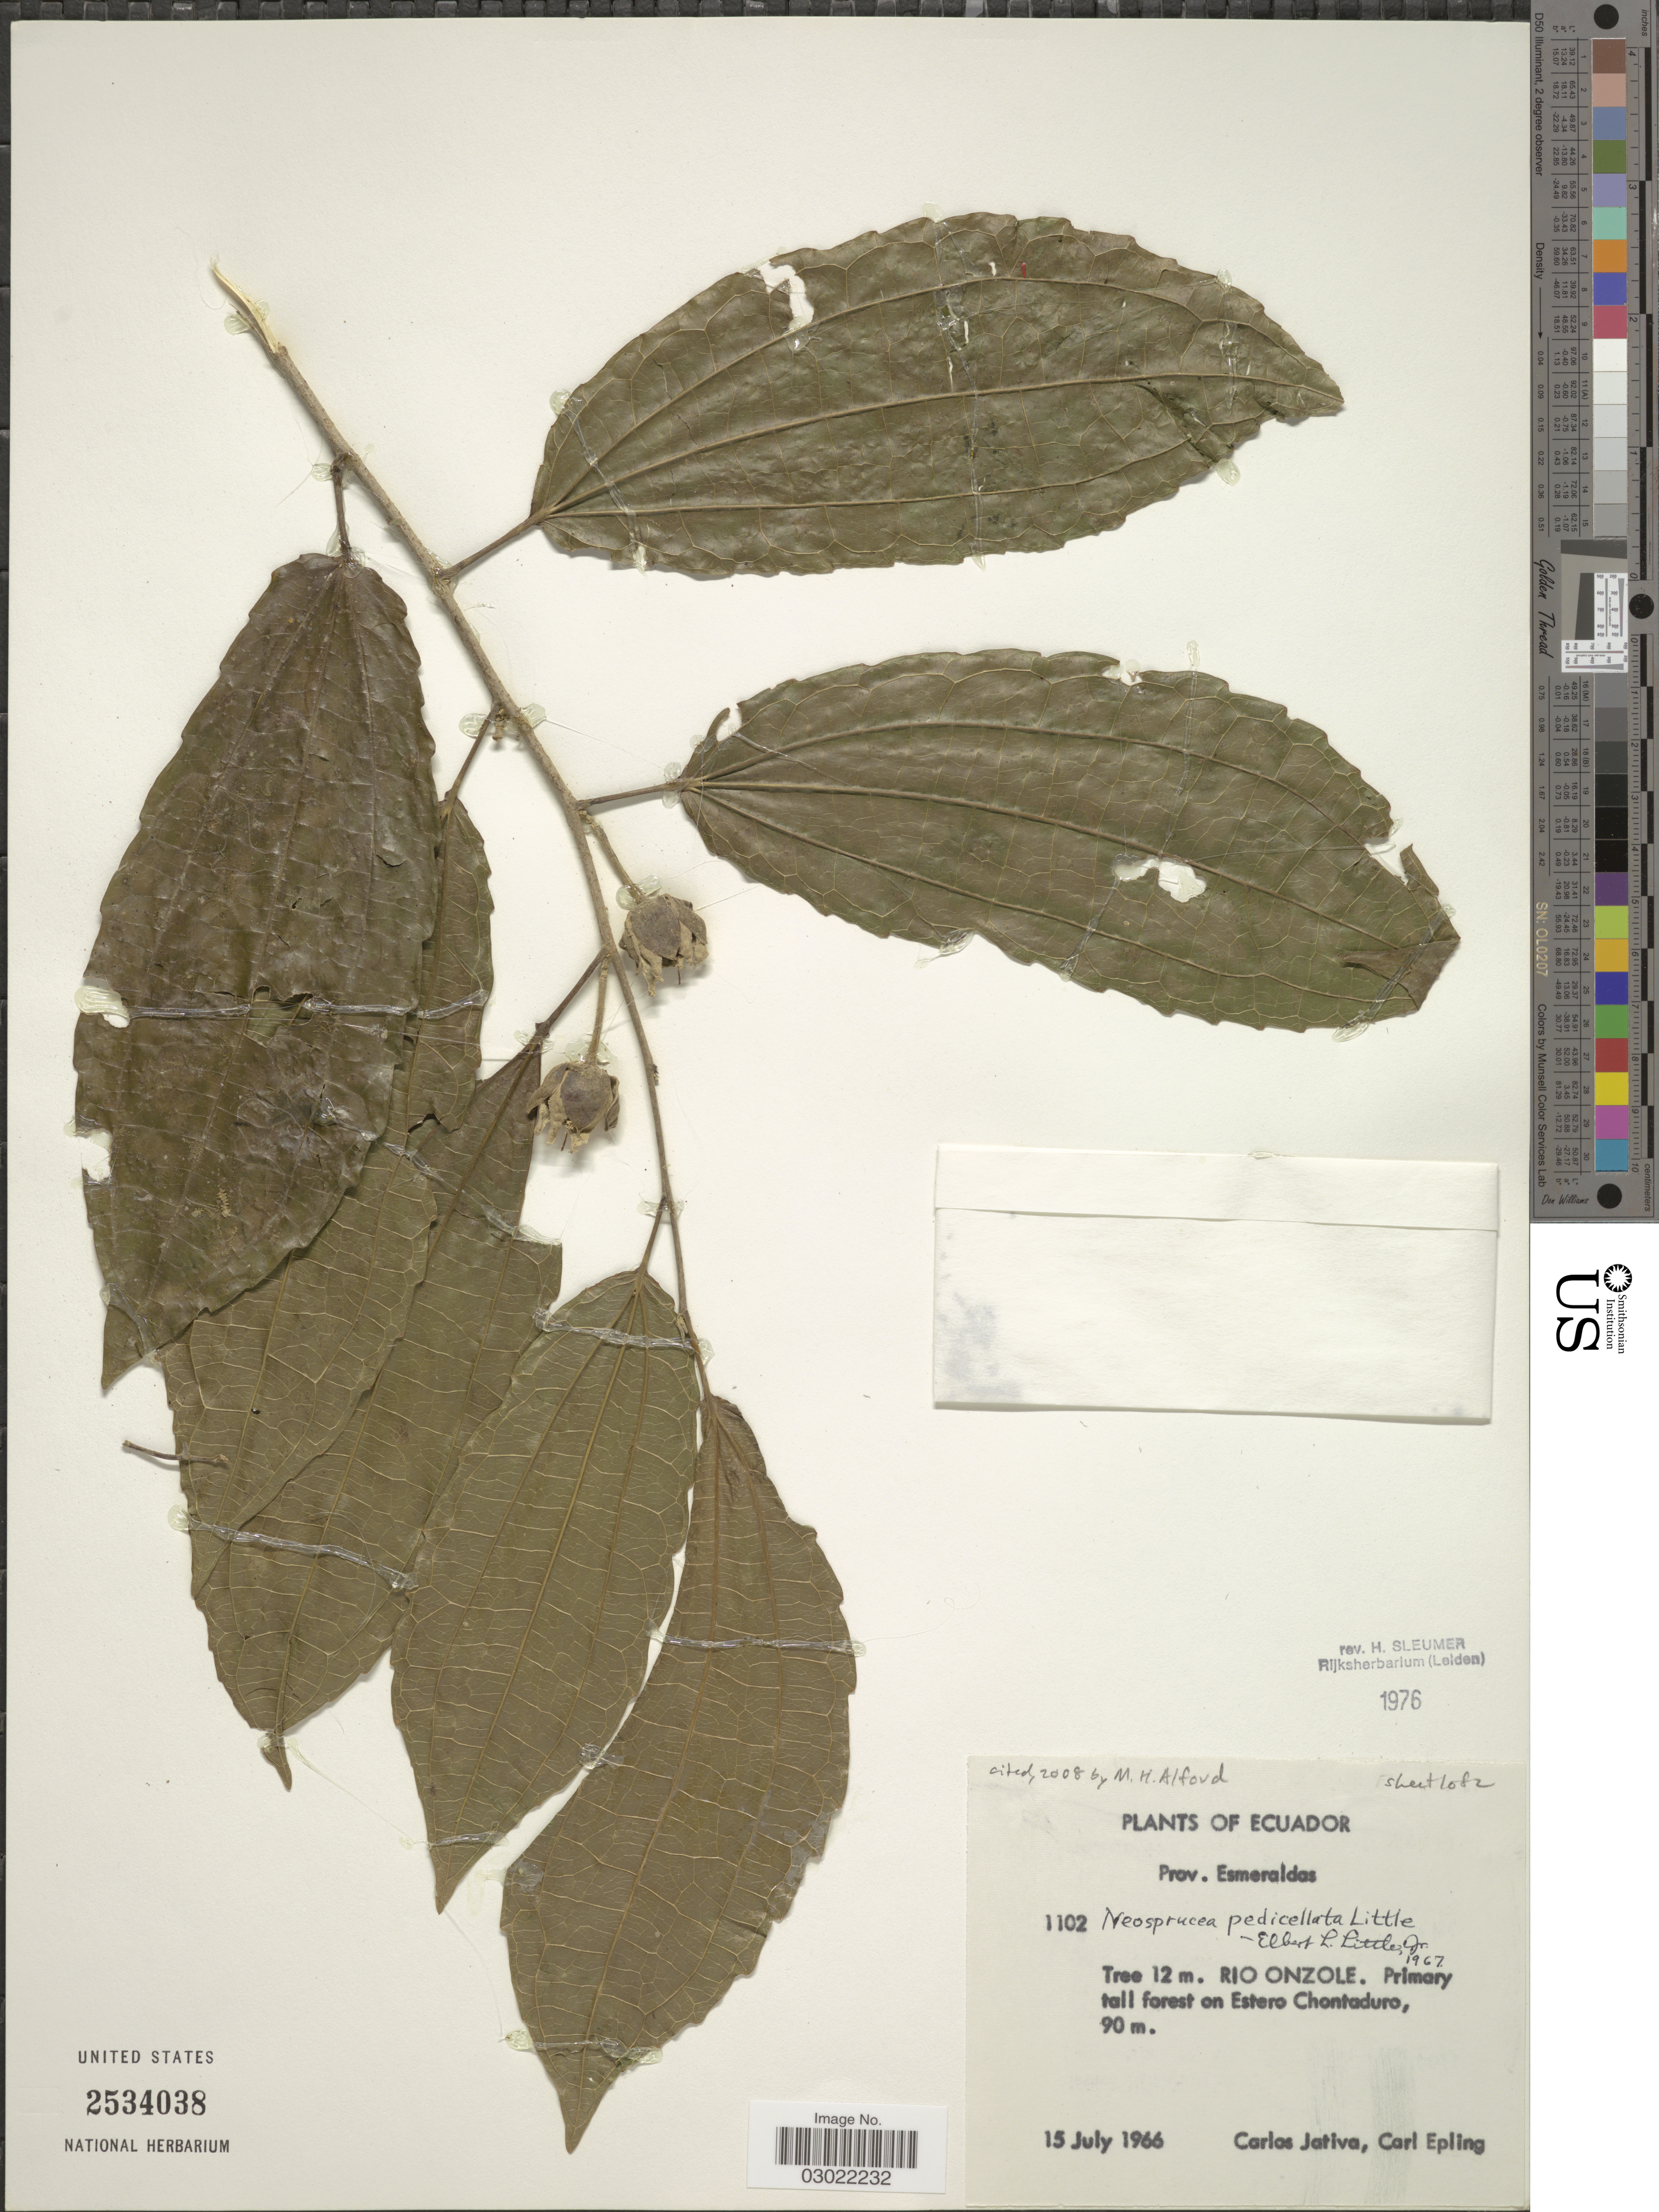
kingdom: Plantae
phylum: Tracheophyta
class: Magnoliopsida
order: Malpighiales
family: Salicaceae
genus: Neosprucea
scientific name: Neosprucea pedicellata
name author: Little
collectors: C. D. Játiva & C. C. Epling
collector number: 1102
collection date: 1966-07-15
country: Ecuador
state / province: Esmeraldas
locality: Rio Onzole. On Estero Chontaduro.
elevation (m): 90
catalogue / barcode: US 2534038